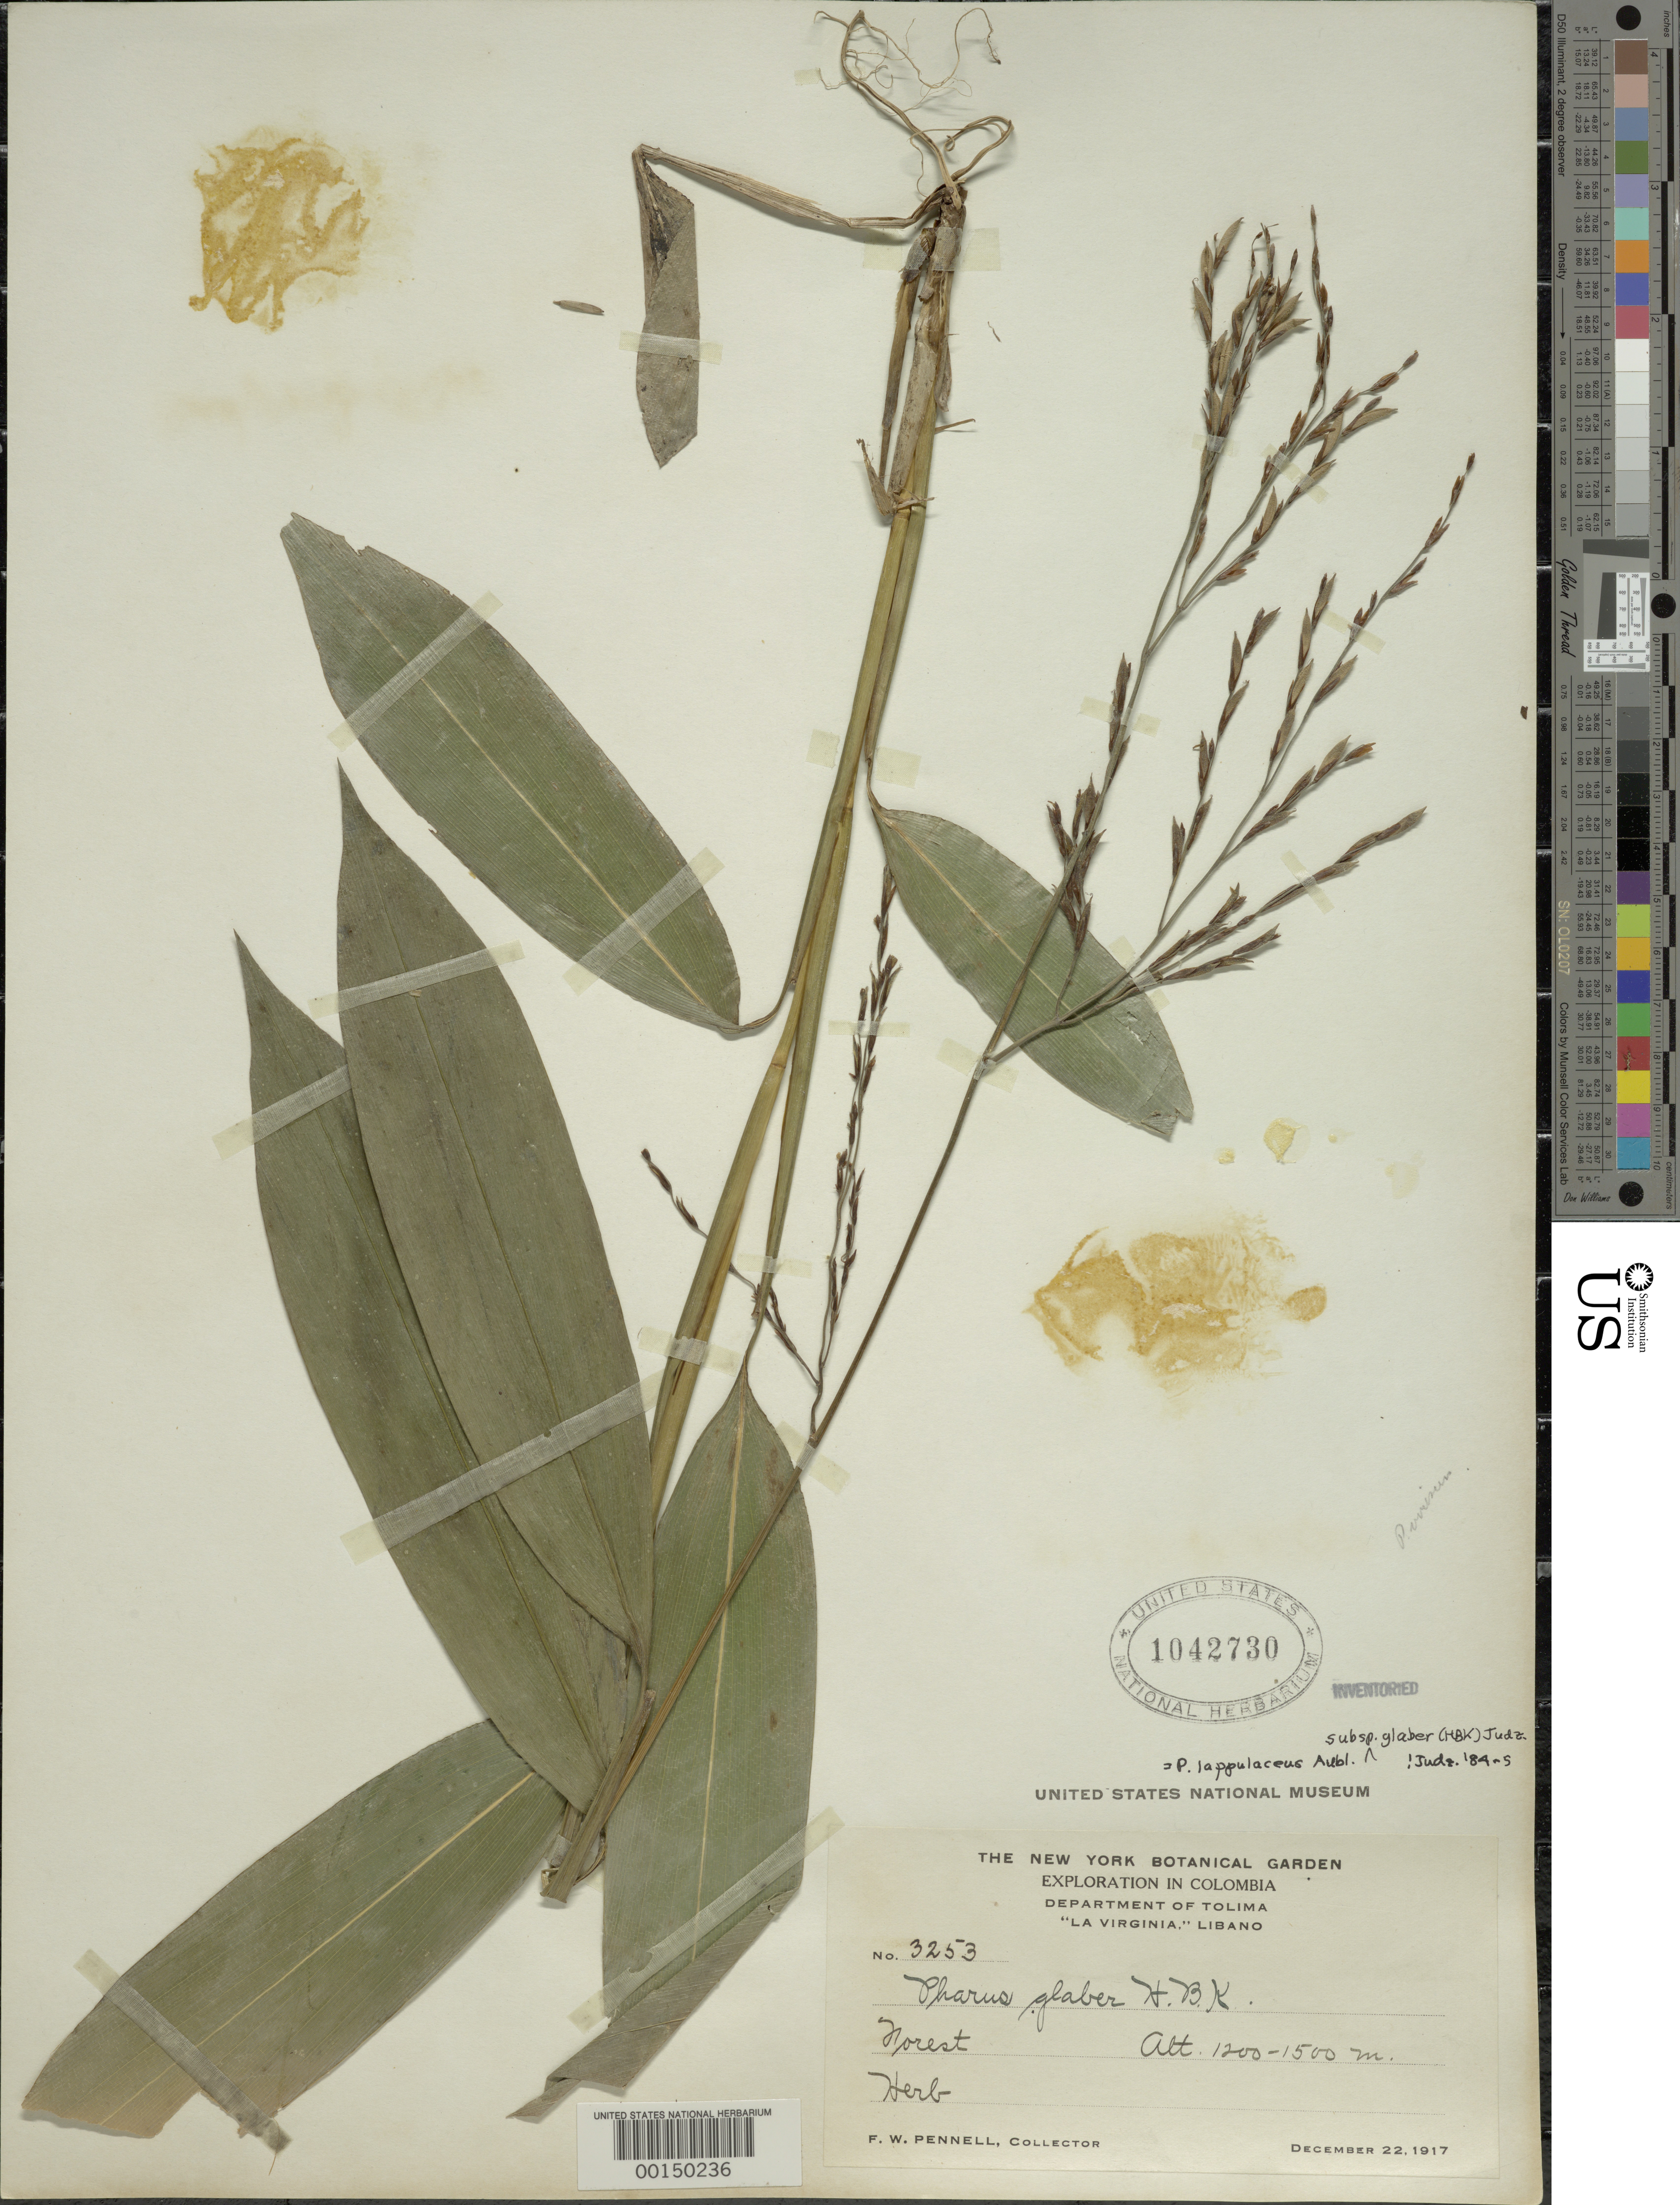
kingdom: Plantae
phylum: Tracheophyta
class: Liliopsida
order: Poales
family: Poaceae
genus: Pharus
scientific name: Pharus lappulaceus subsp. glaber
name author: (Kunth) Judz.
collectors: F. W. Pennell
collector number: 3253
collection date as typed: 22 Dec 1917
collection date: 1917-12-22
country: Colombia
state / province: Tolima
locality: La Virginia, Libano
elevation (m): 1200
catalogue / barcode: US 1042730